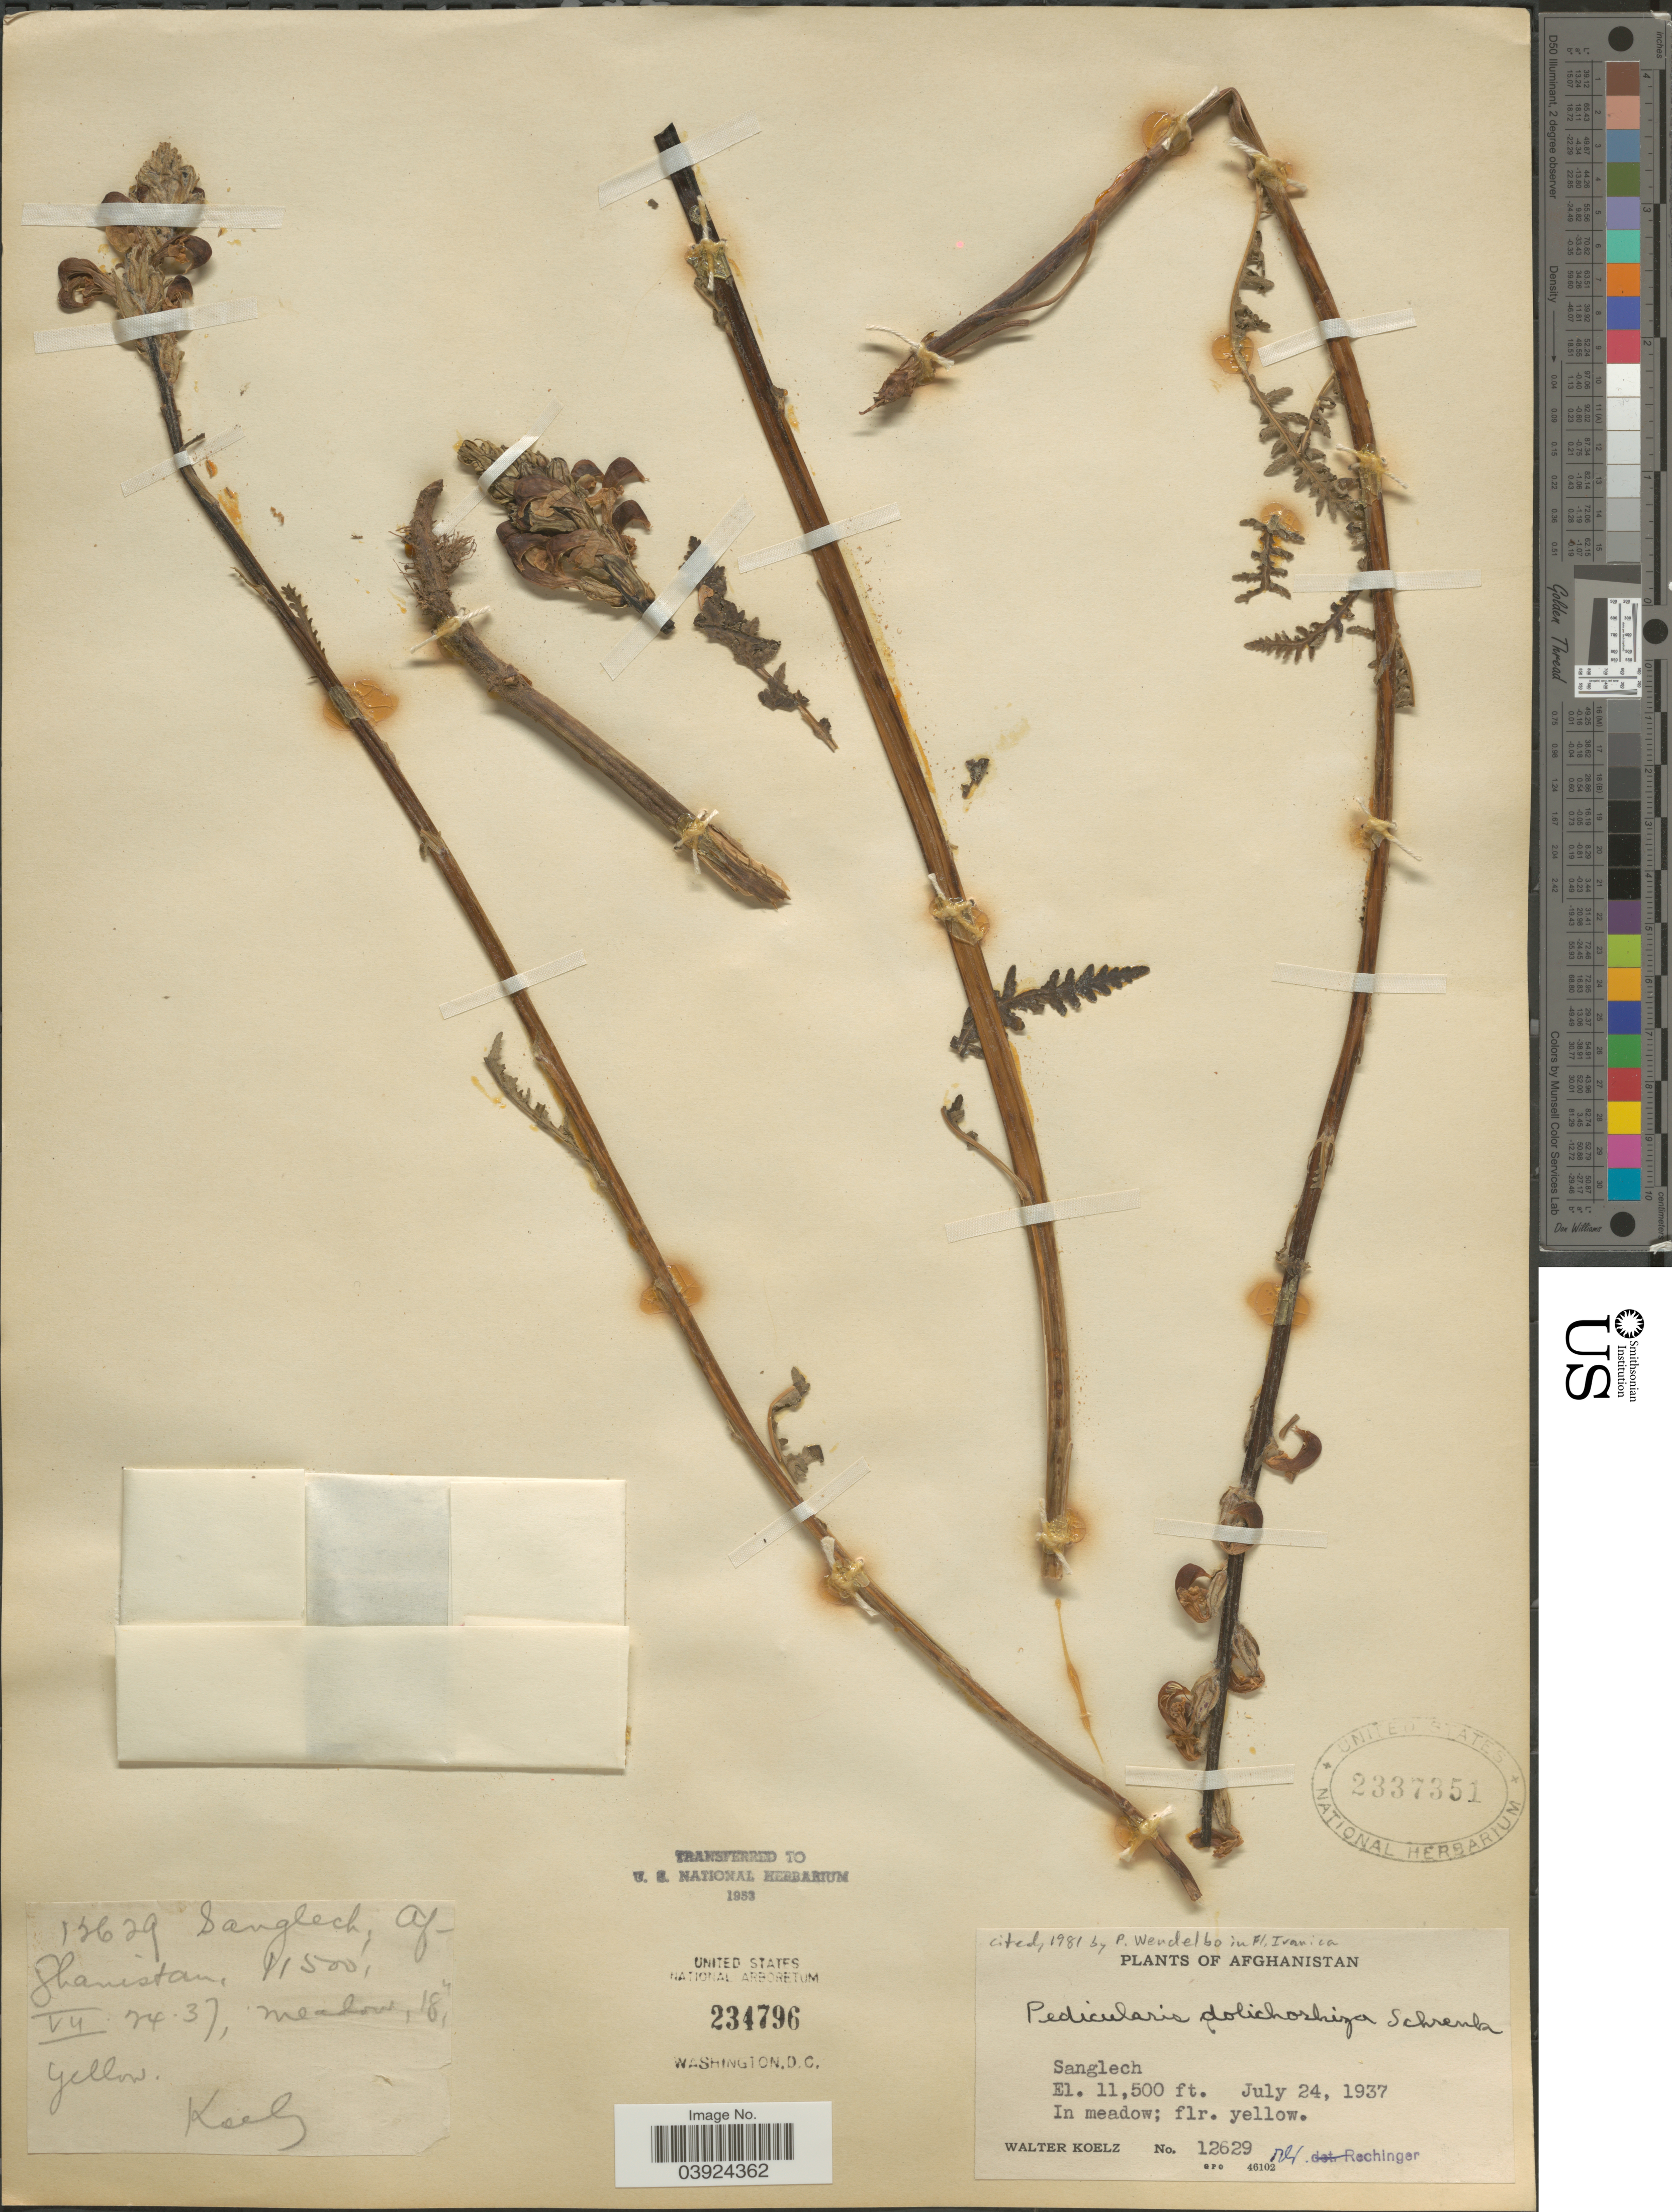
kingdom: Plantae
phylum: Tracheophyta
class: Magnoliopsida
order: Lamiales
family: Orobanchaceae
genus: Pedicularis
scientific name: Pedicularis dolichorrhiza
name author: Schrenk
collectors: W. N. Koelz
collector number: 12629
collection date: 1937-07-24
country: Afghanistan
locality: Sanglech.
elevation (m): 3505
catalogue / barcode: US 2337351